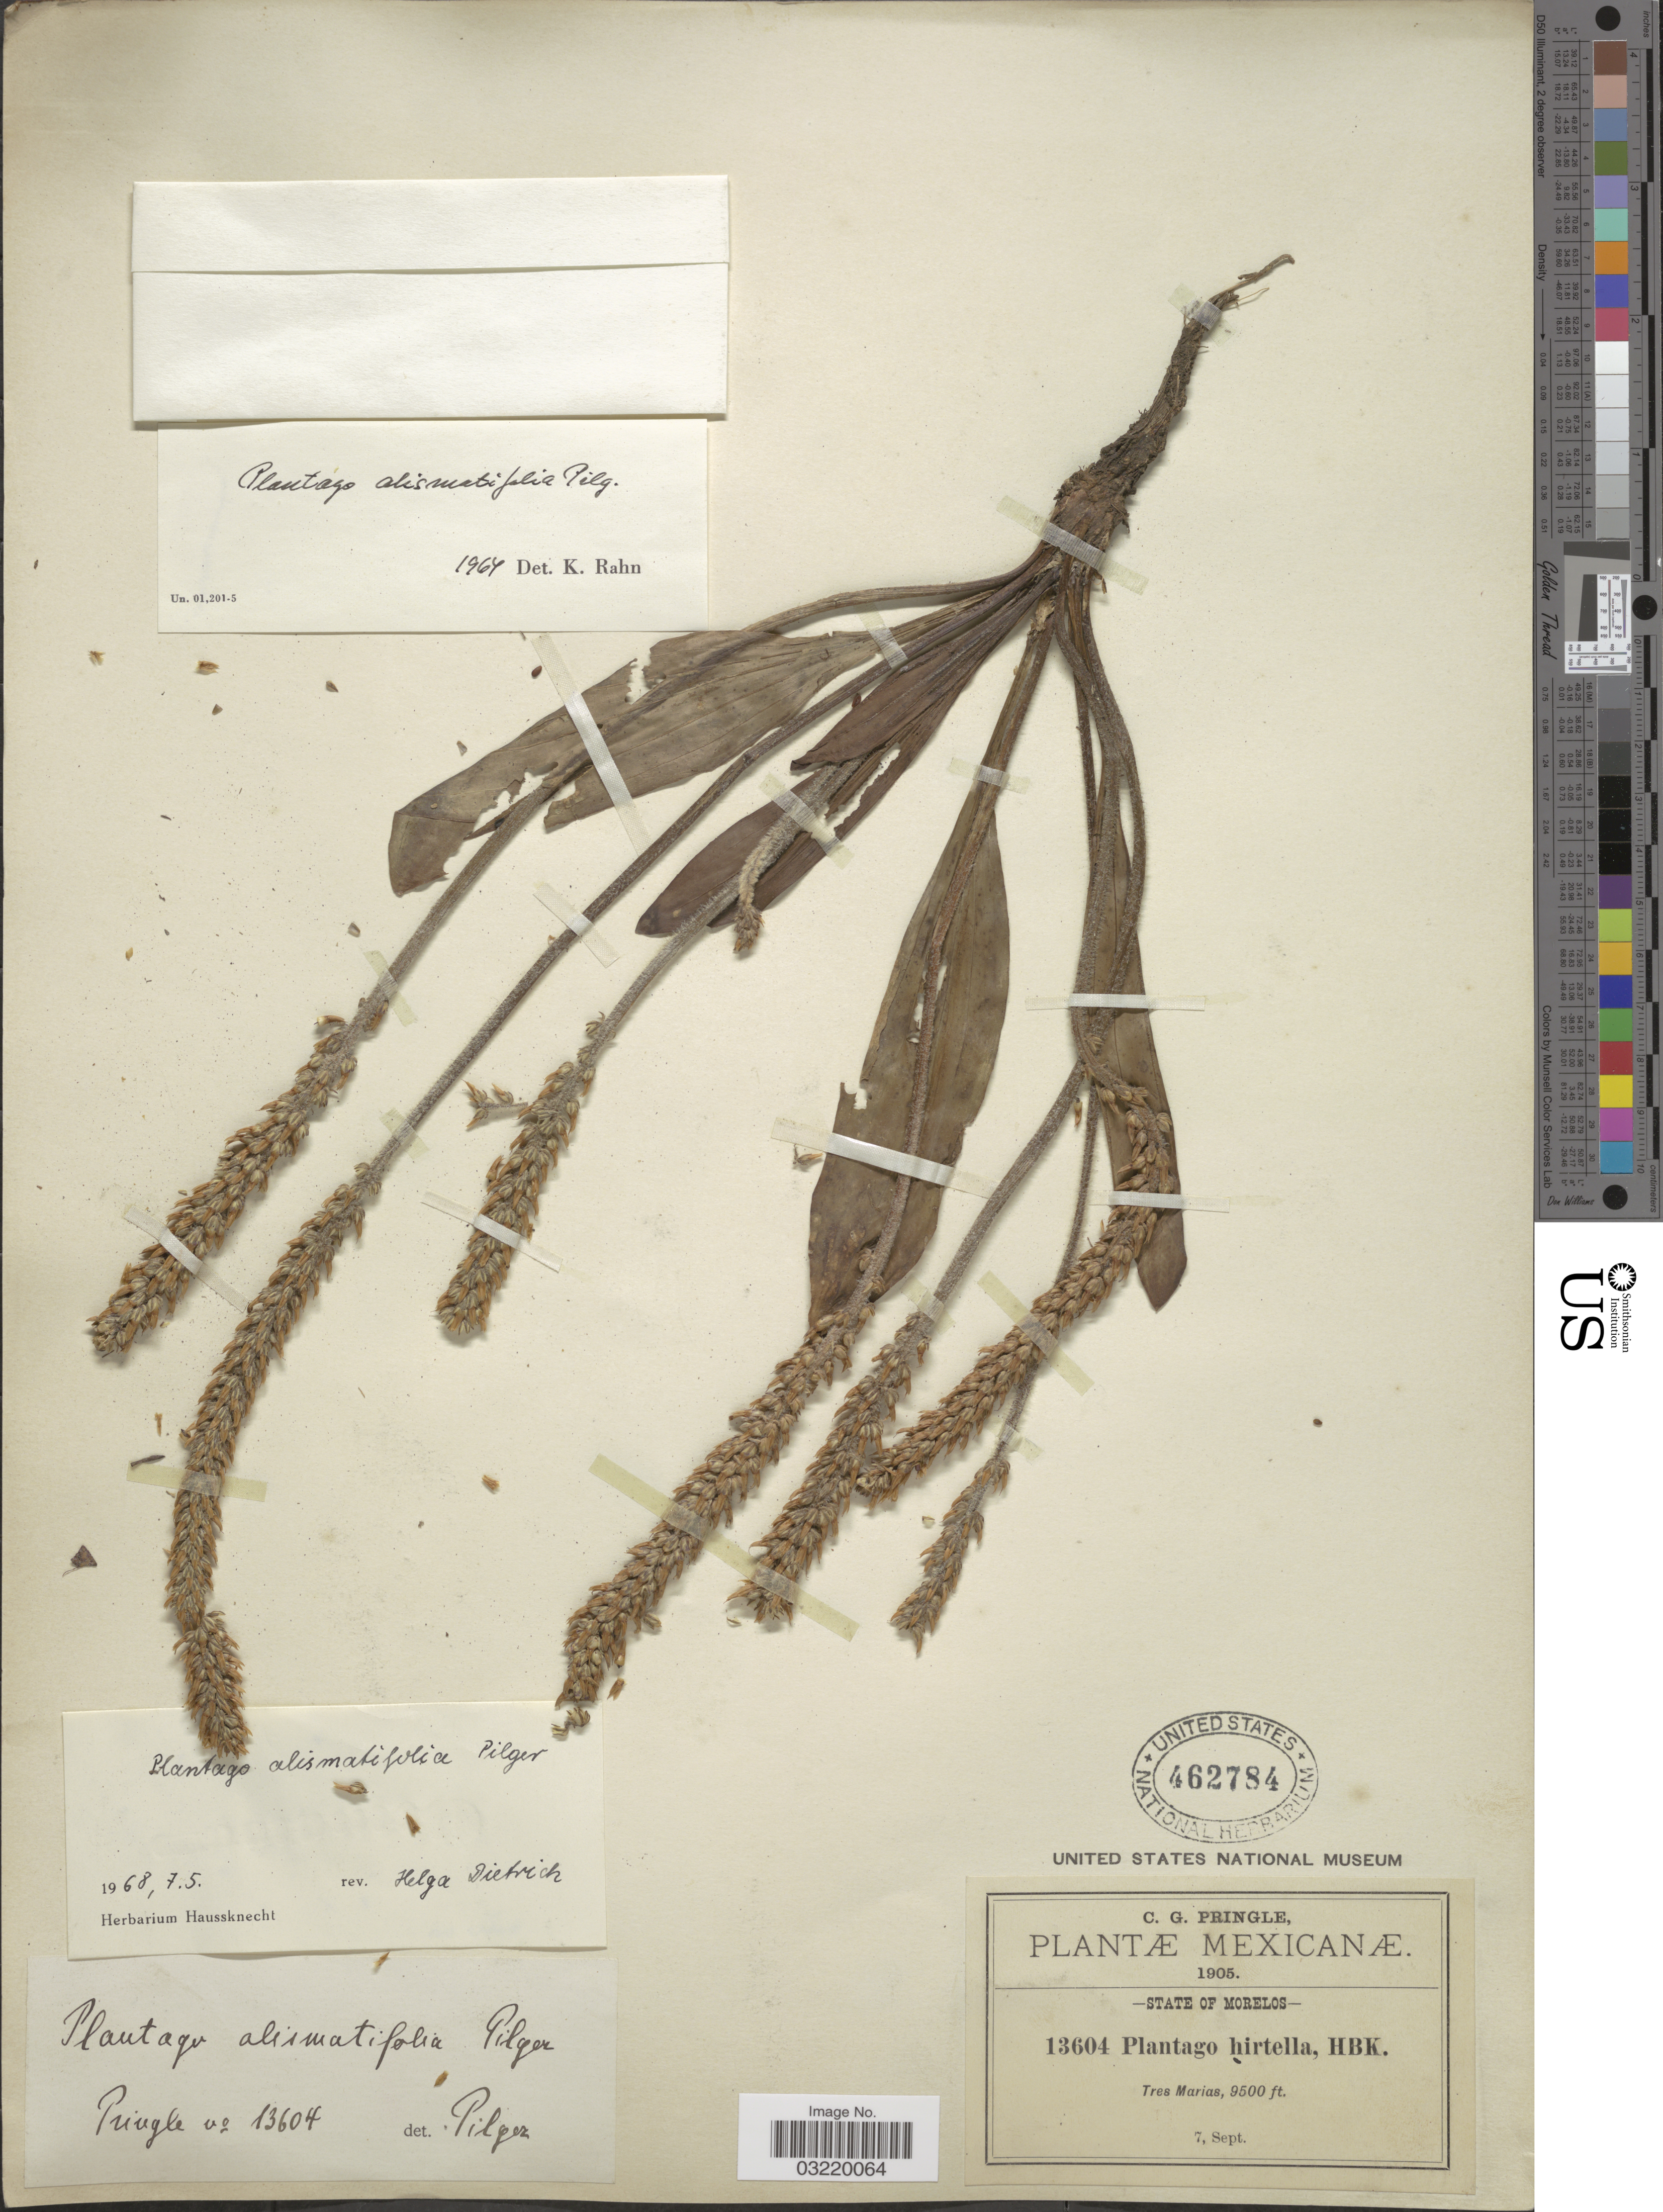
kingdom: Plantae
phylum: Tracheophyta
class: Magnoliopsida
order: Lamiales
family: Plantaginaceae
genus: Plantago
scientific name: Plantago alismatifolia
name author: Pilg.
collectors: C. G. Pringle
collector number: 13604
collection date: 1905-09-07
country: Mexico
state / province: Morelos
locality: Tres Marias.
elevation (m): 2896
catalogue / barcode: US 462784